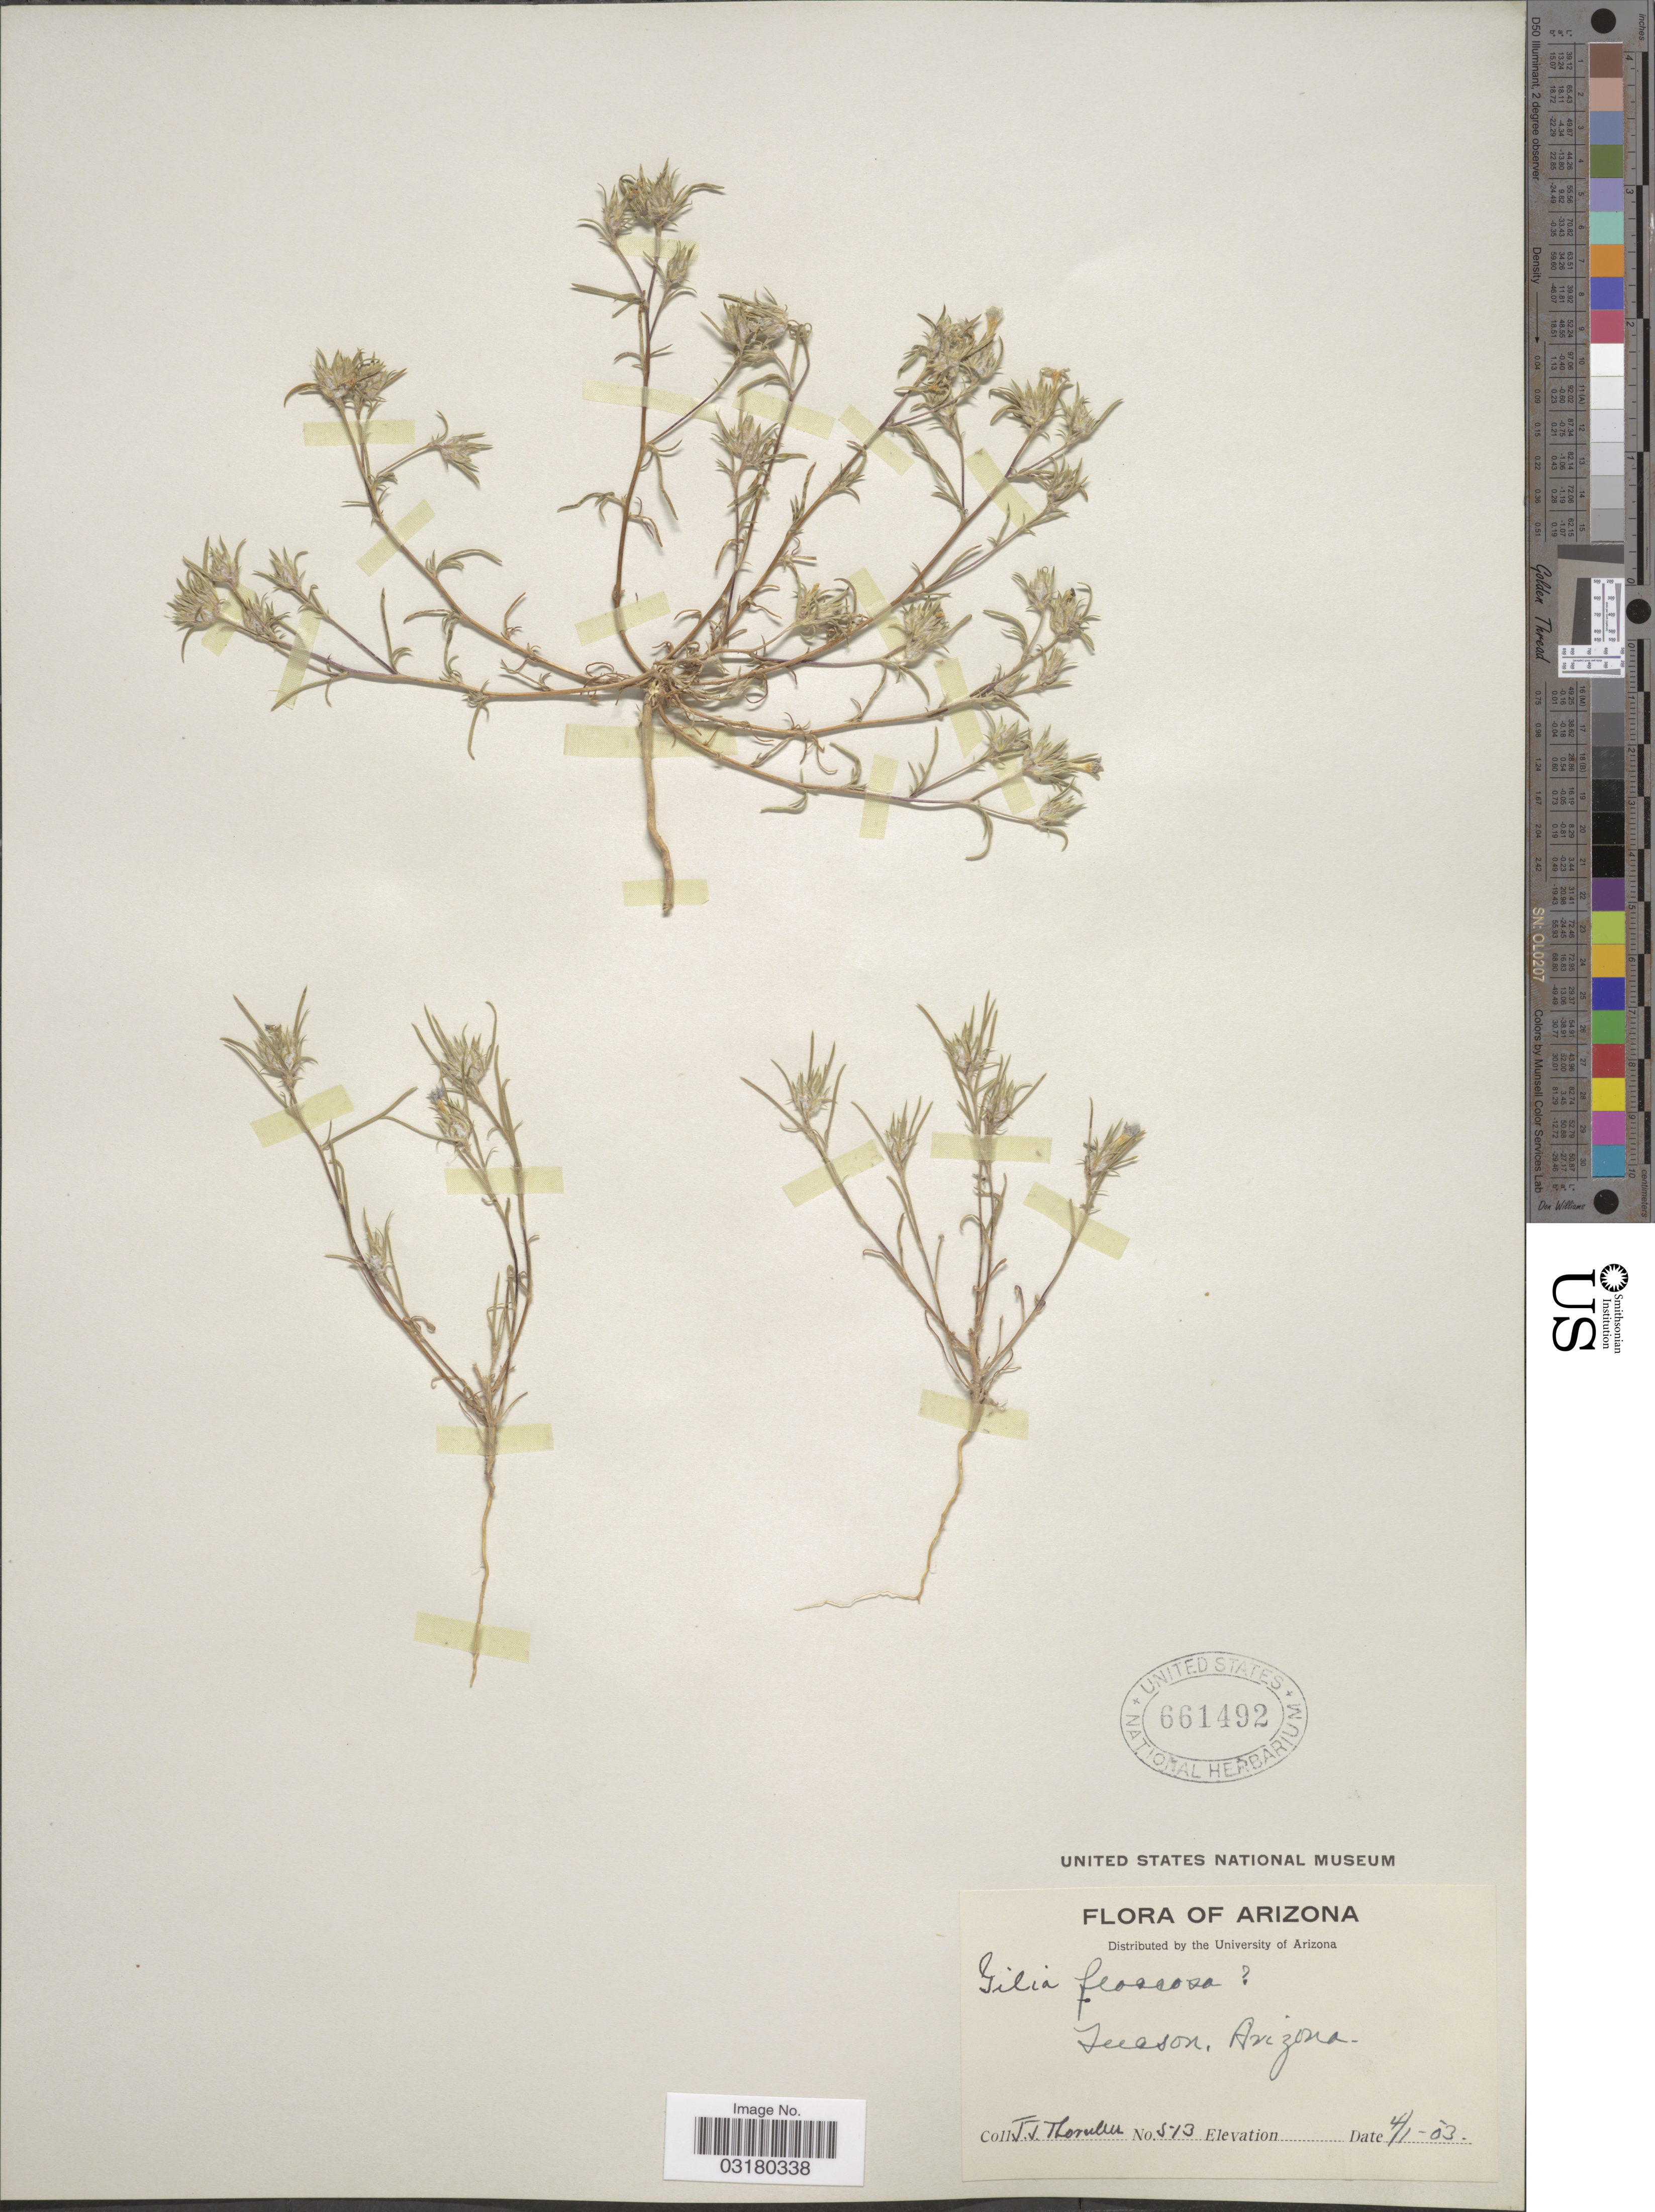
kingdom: Plantae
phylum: Tracheophyta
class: Magnoliopsida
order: Ericales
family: Polemoniaceae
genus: Eriastrum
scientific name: Eriastrum diffusum subsp. diffusum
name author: (A. Gray) H. Mason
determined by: Strong, Mark T., (BOT), Smithsonian Institution - National Museum of Natural History (UNITED STATES)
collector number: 513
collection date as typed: Transcribed d/m/y: 1/4/3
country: United States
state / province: Arizona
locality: Tucson.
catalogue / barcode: US 661492